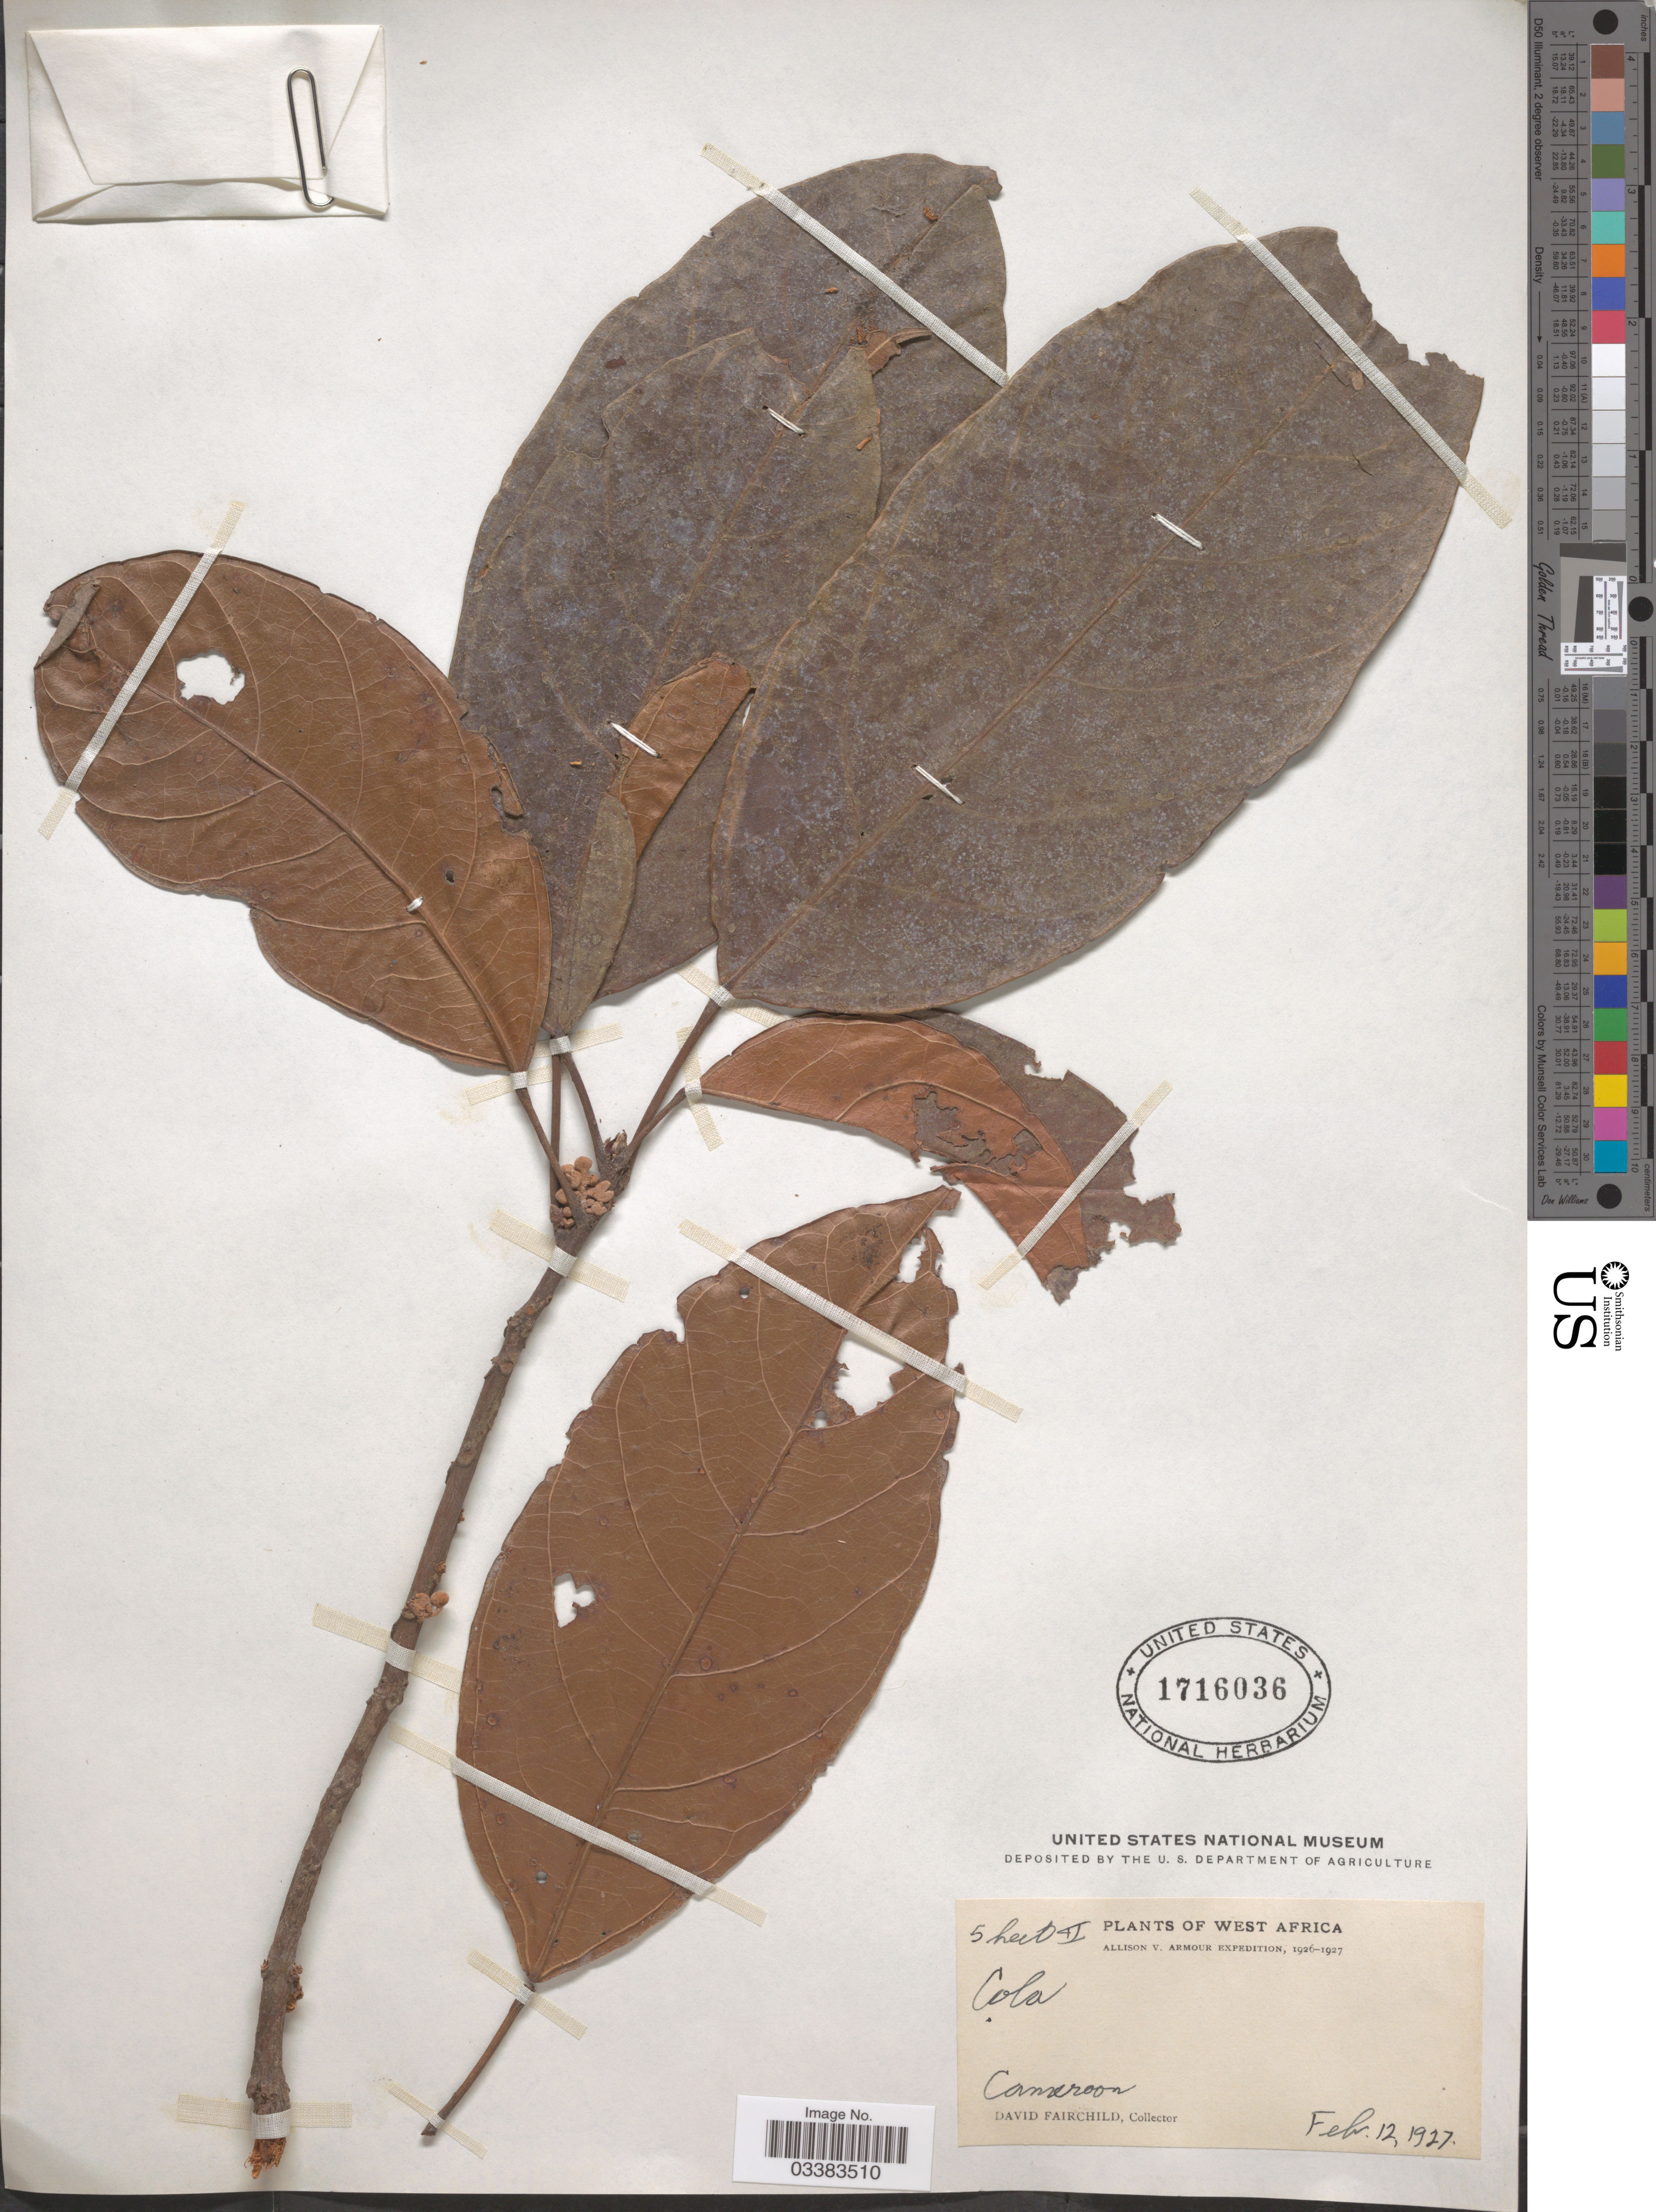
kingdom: Plantae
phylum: Tracheophyta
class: Magnoliopsida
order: Malvales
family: Malvaceae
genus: Cola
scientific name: Cola sp.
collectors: D. Fairchild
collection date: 1927-02-12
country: Cameroon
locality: West Africa.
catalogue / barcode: US 1716036